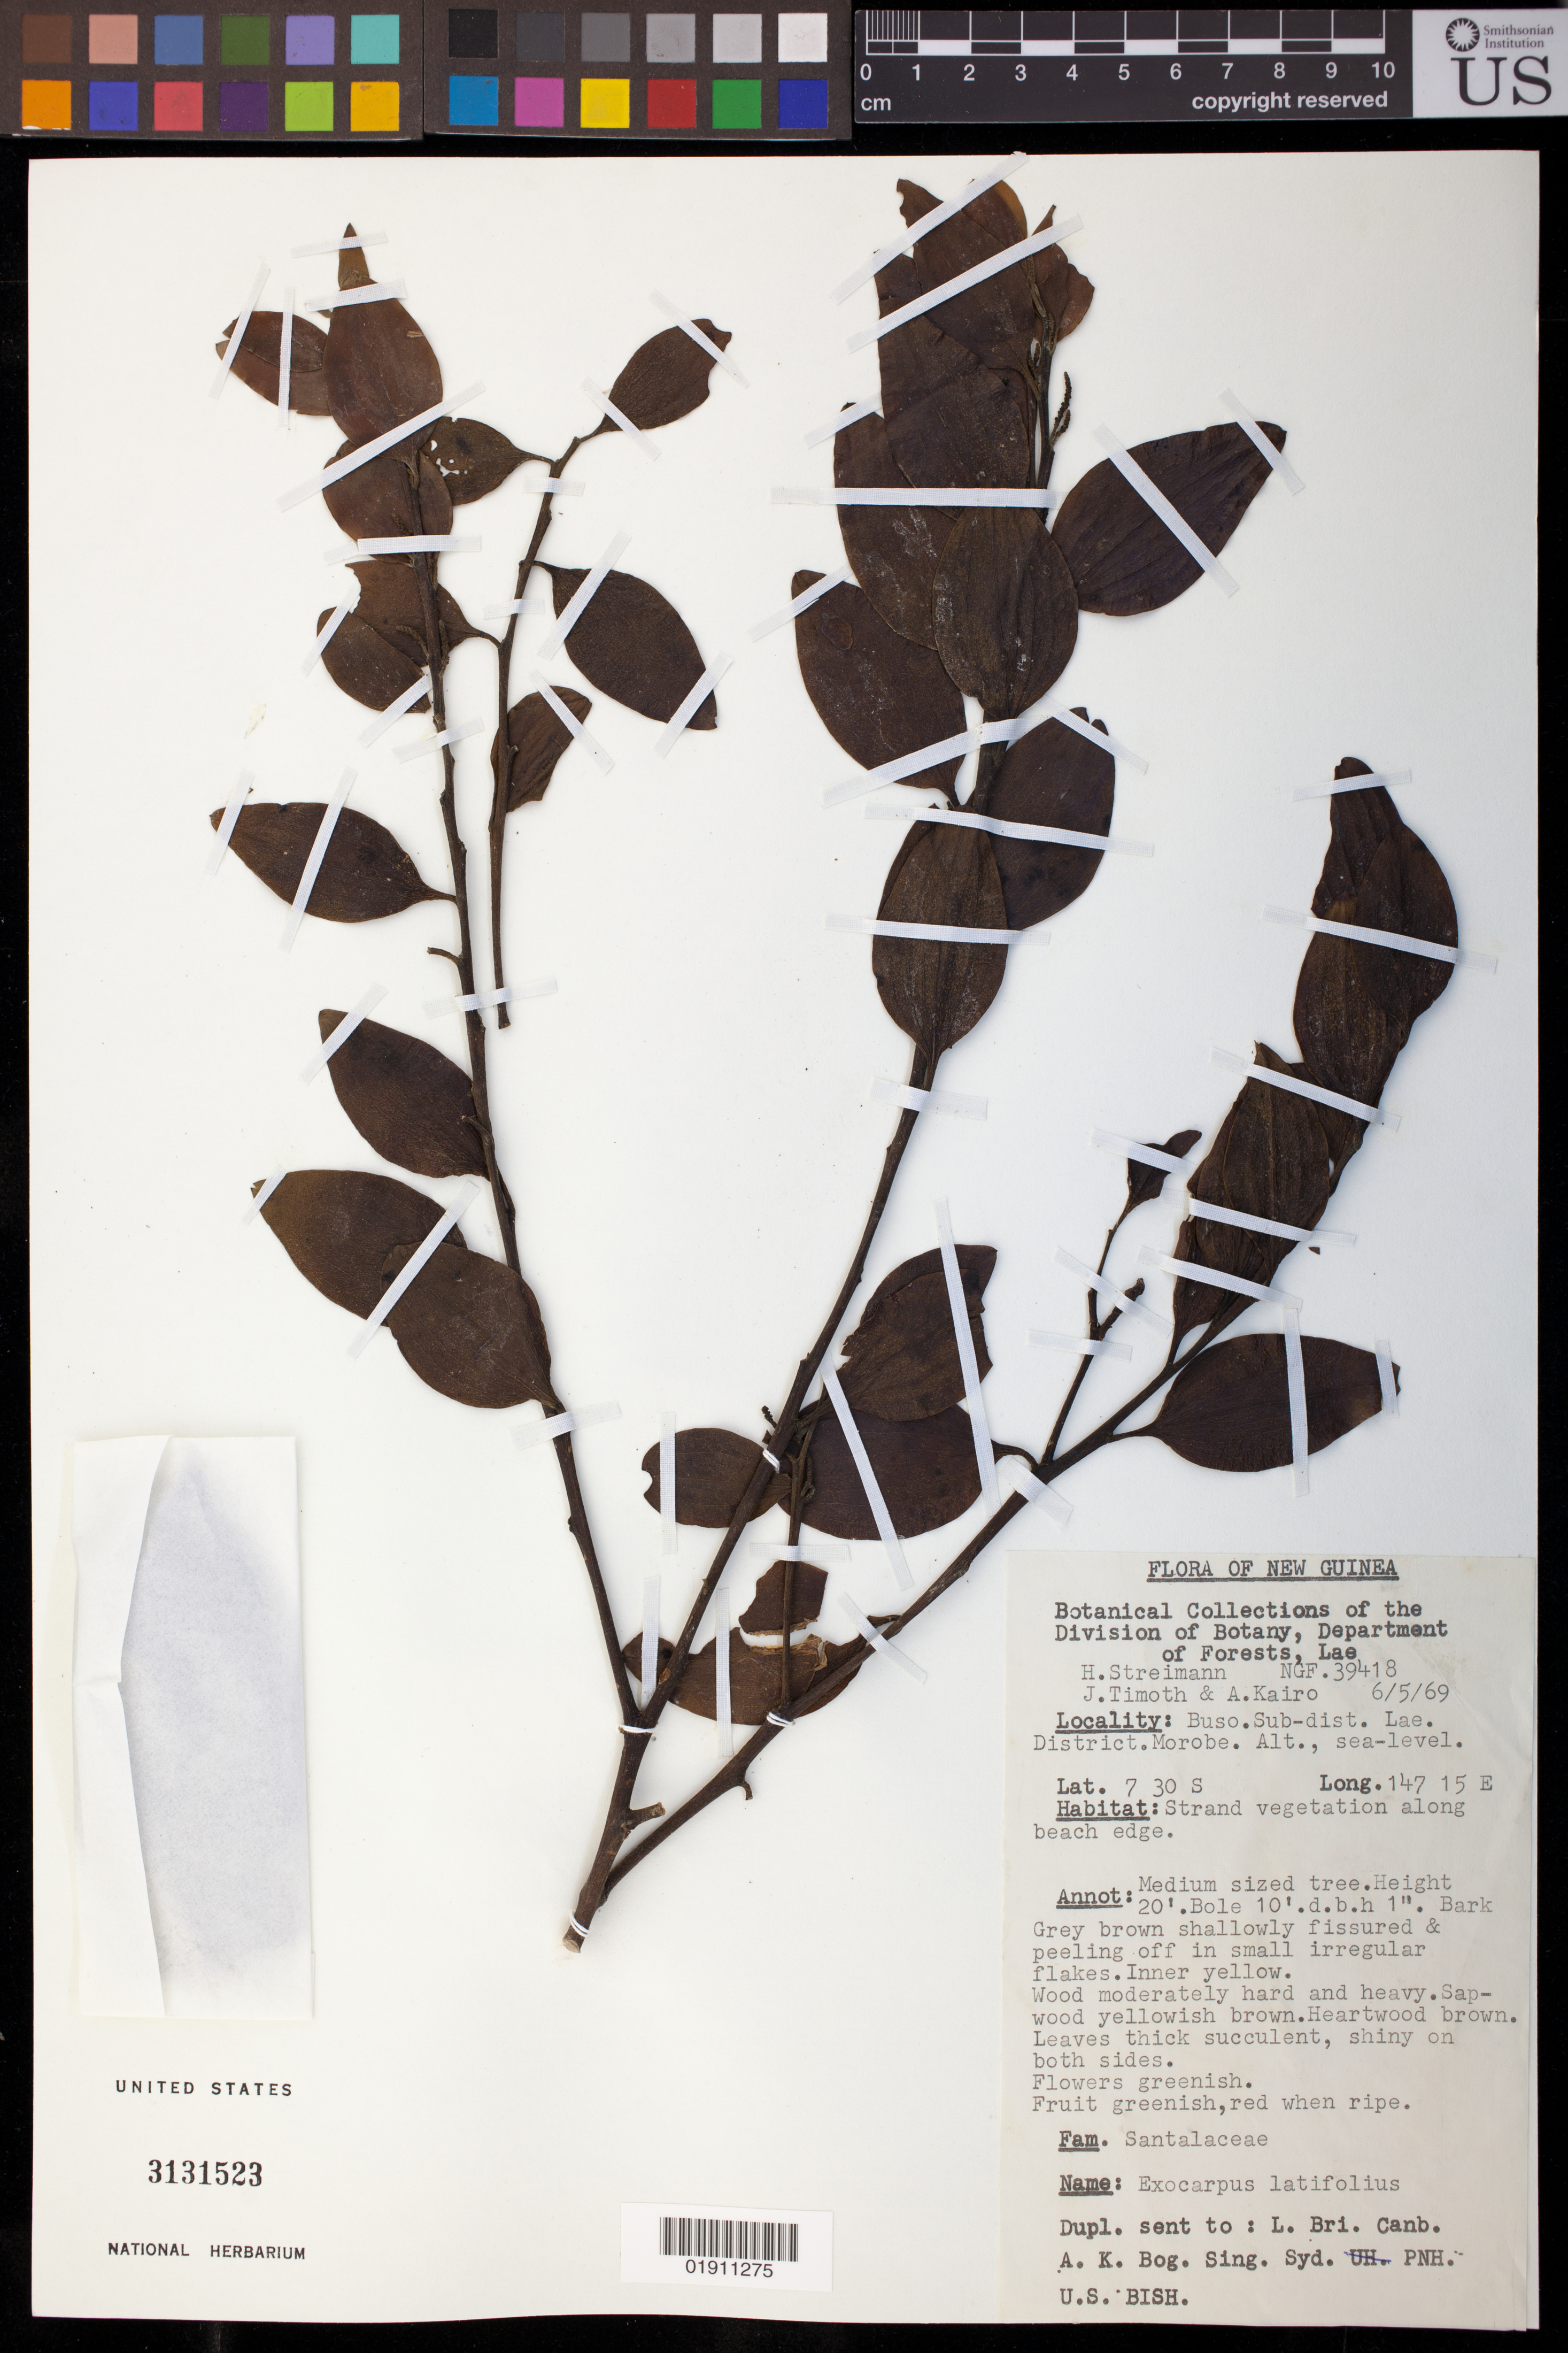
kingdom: Plantae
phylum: Tracheophyta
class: Magnoliopsida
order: Santalales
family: Santalaceae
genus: Exocarpos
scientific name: Exocarpos latifolius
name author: R. Br.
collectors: J. Timoth, A. Kairo & H. Streimann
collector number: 39418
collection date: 1969-06-05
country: Papua New Guinea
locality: Buso, Sub-district Lae, Morobe District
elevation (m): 0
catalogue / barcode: US 3131523